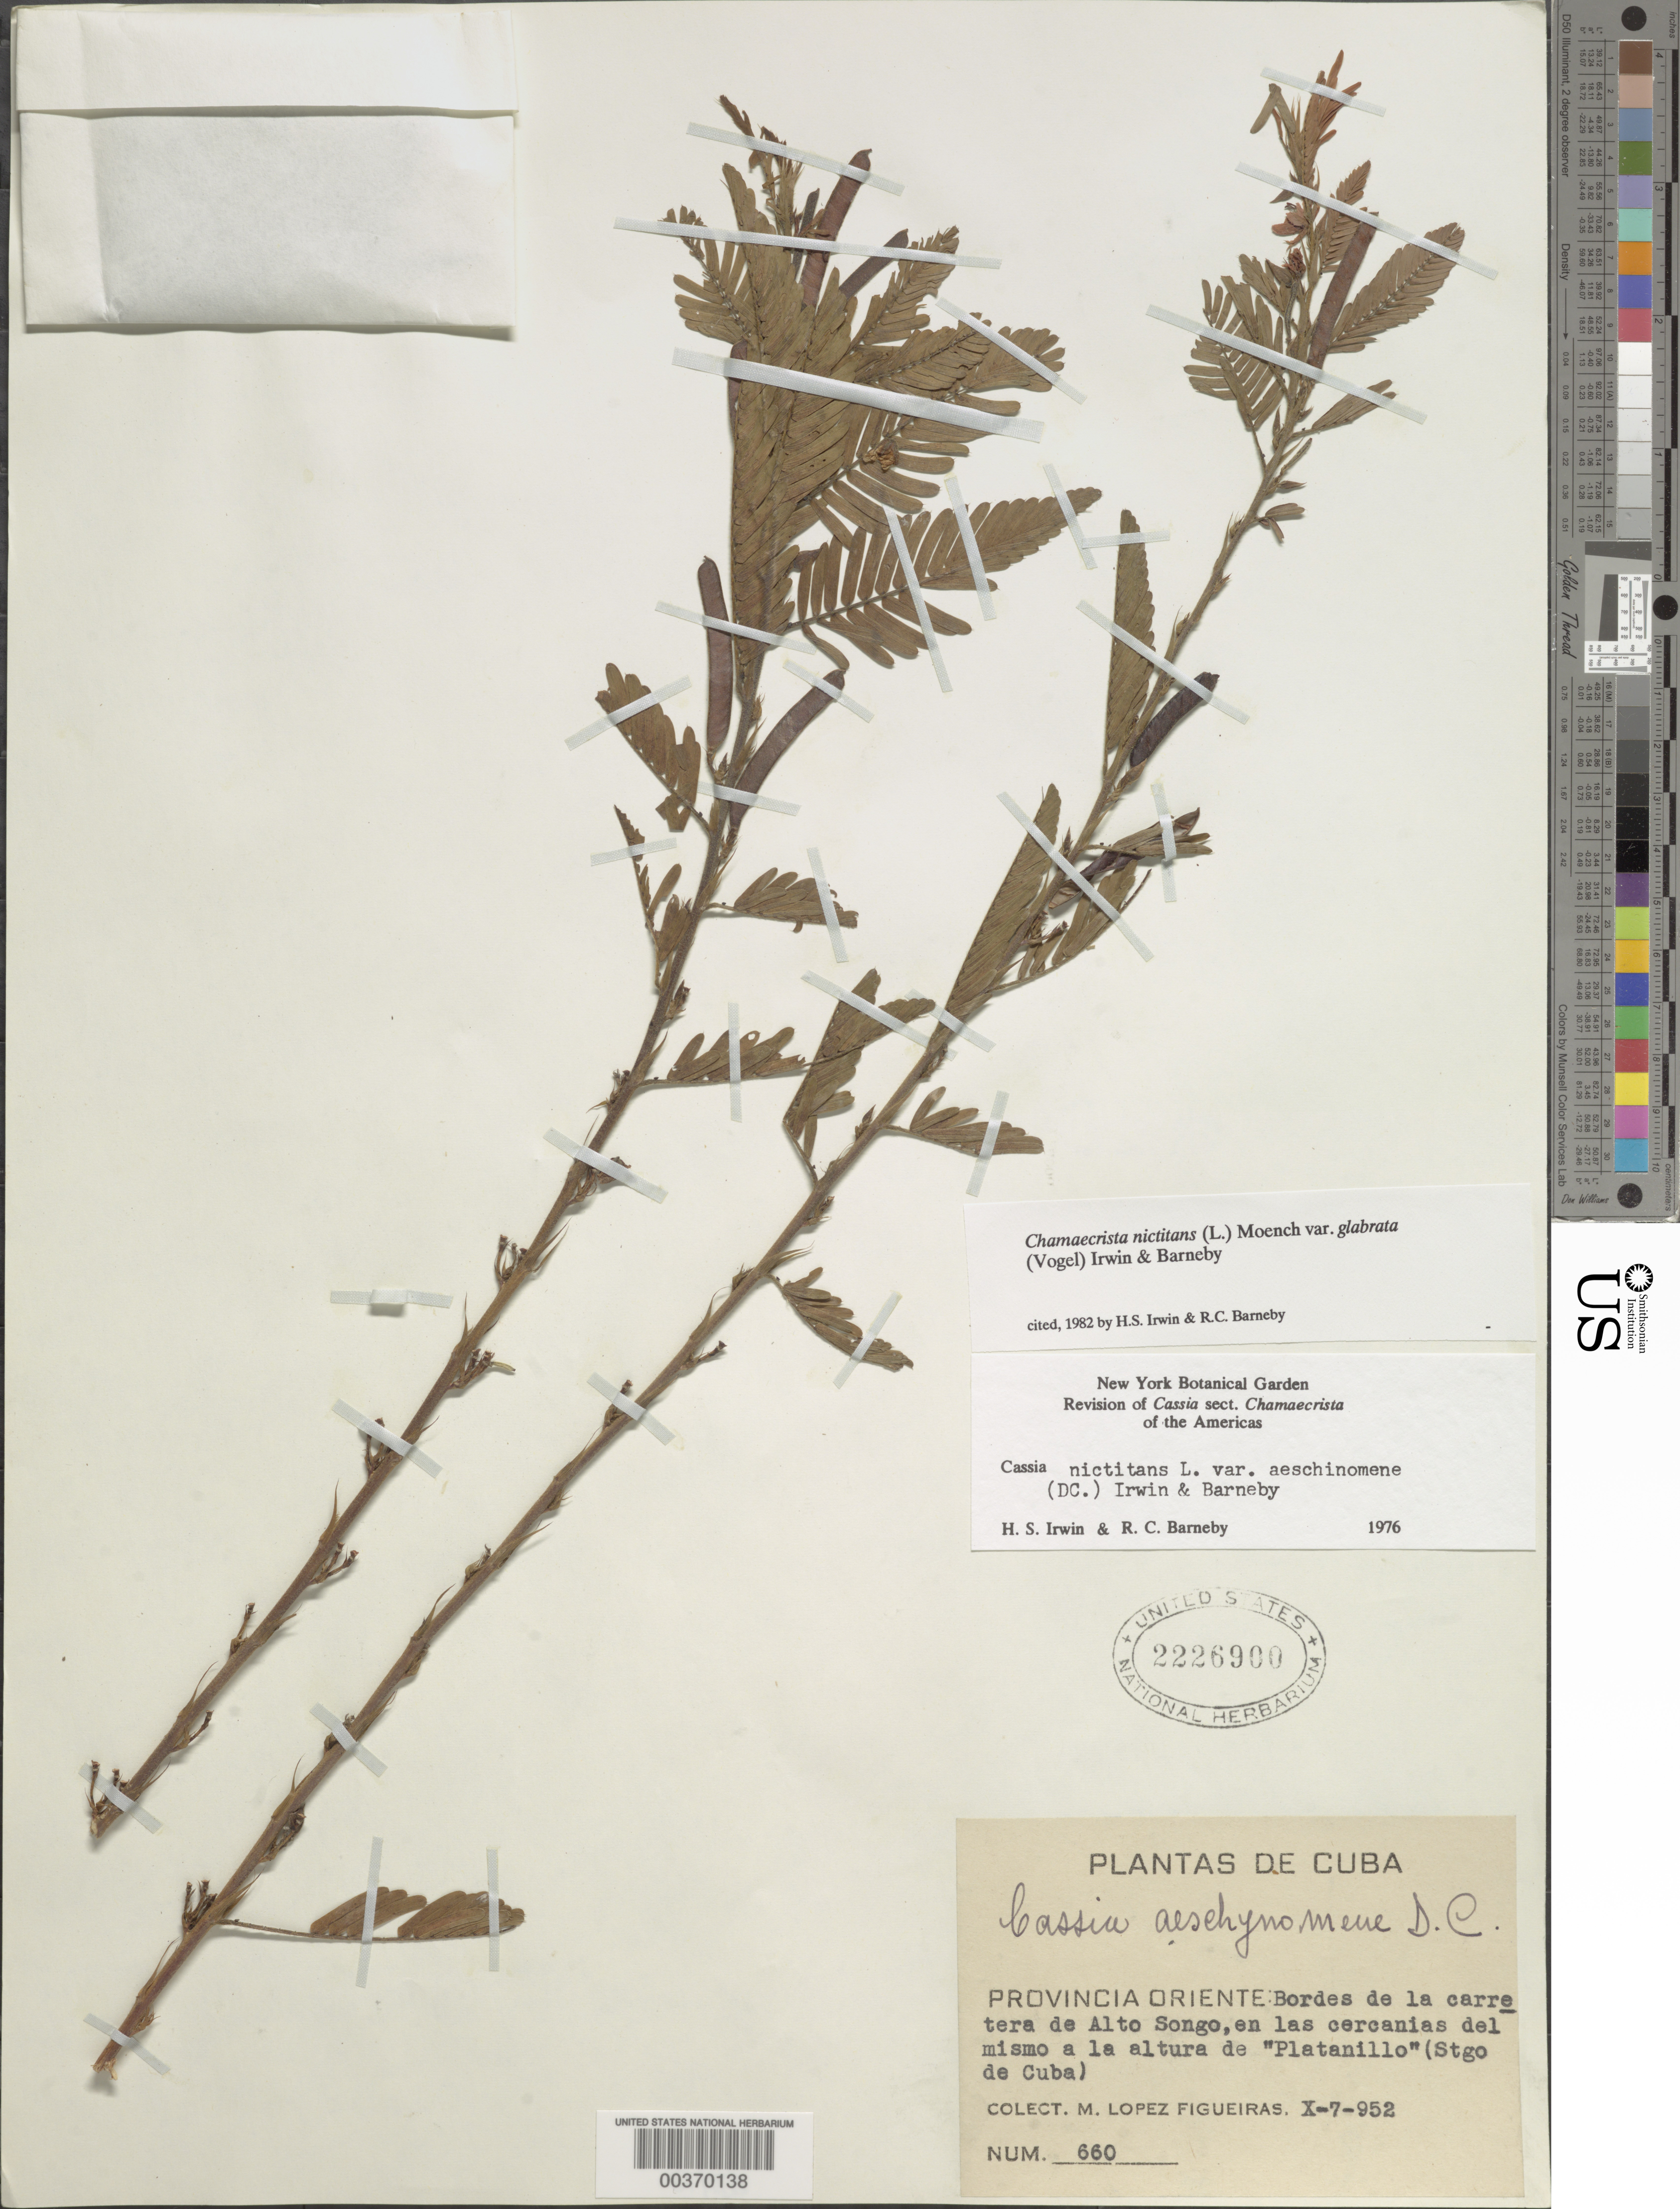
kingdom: Plantae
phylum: Tracheophyta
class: Magnoliopsida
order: Fabales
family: Fabaceae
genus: Chamaecrista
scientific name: Chamaecrista nictitans var. glabrata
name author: (Vogel) H.S. Irwin & Barneby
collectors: M. López Figueiras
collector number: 660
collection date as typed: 07 Oct 1952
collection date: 1952-10-07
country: Cuba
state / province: Oriente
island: Greater Antilles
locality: Bordes de la carretera de alto songo, en las cercanias del mismo a la altura de "platanillo" (stgo de cuba)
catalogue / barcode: US 2226900